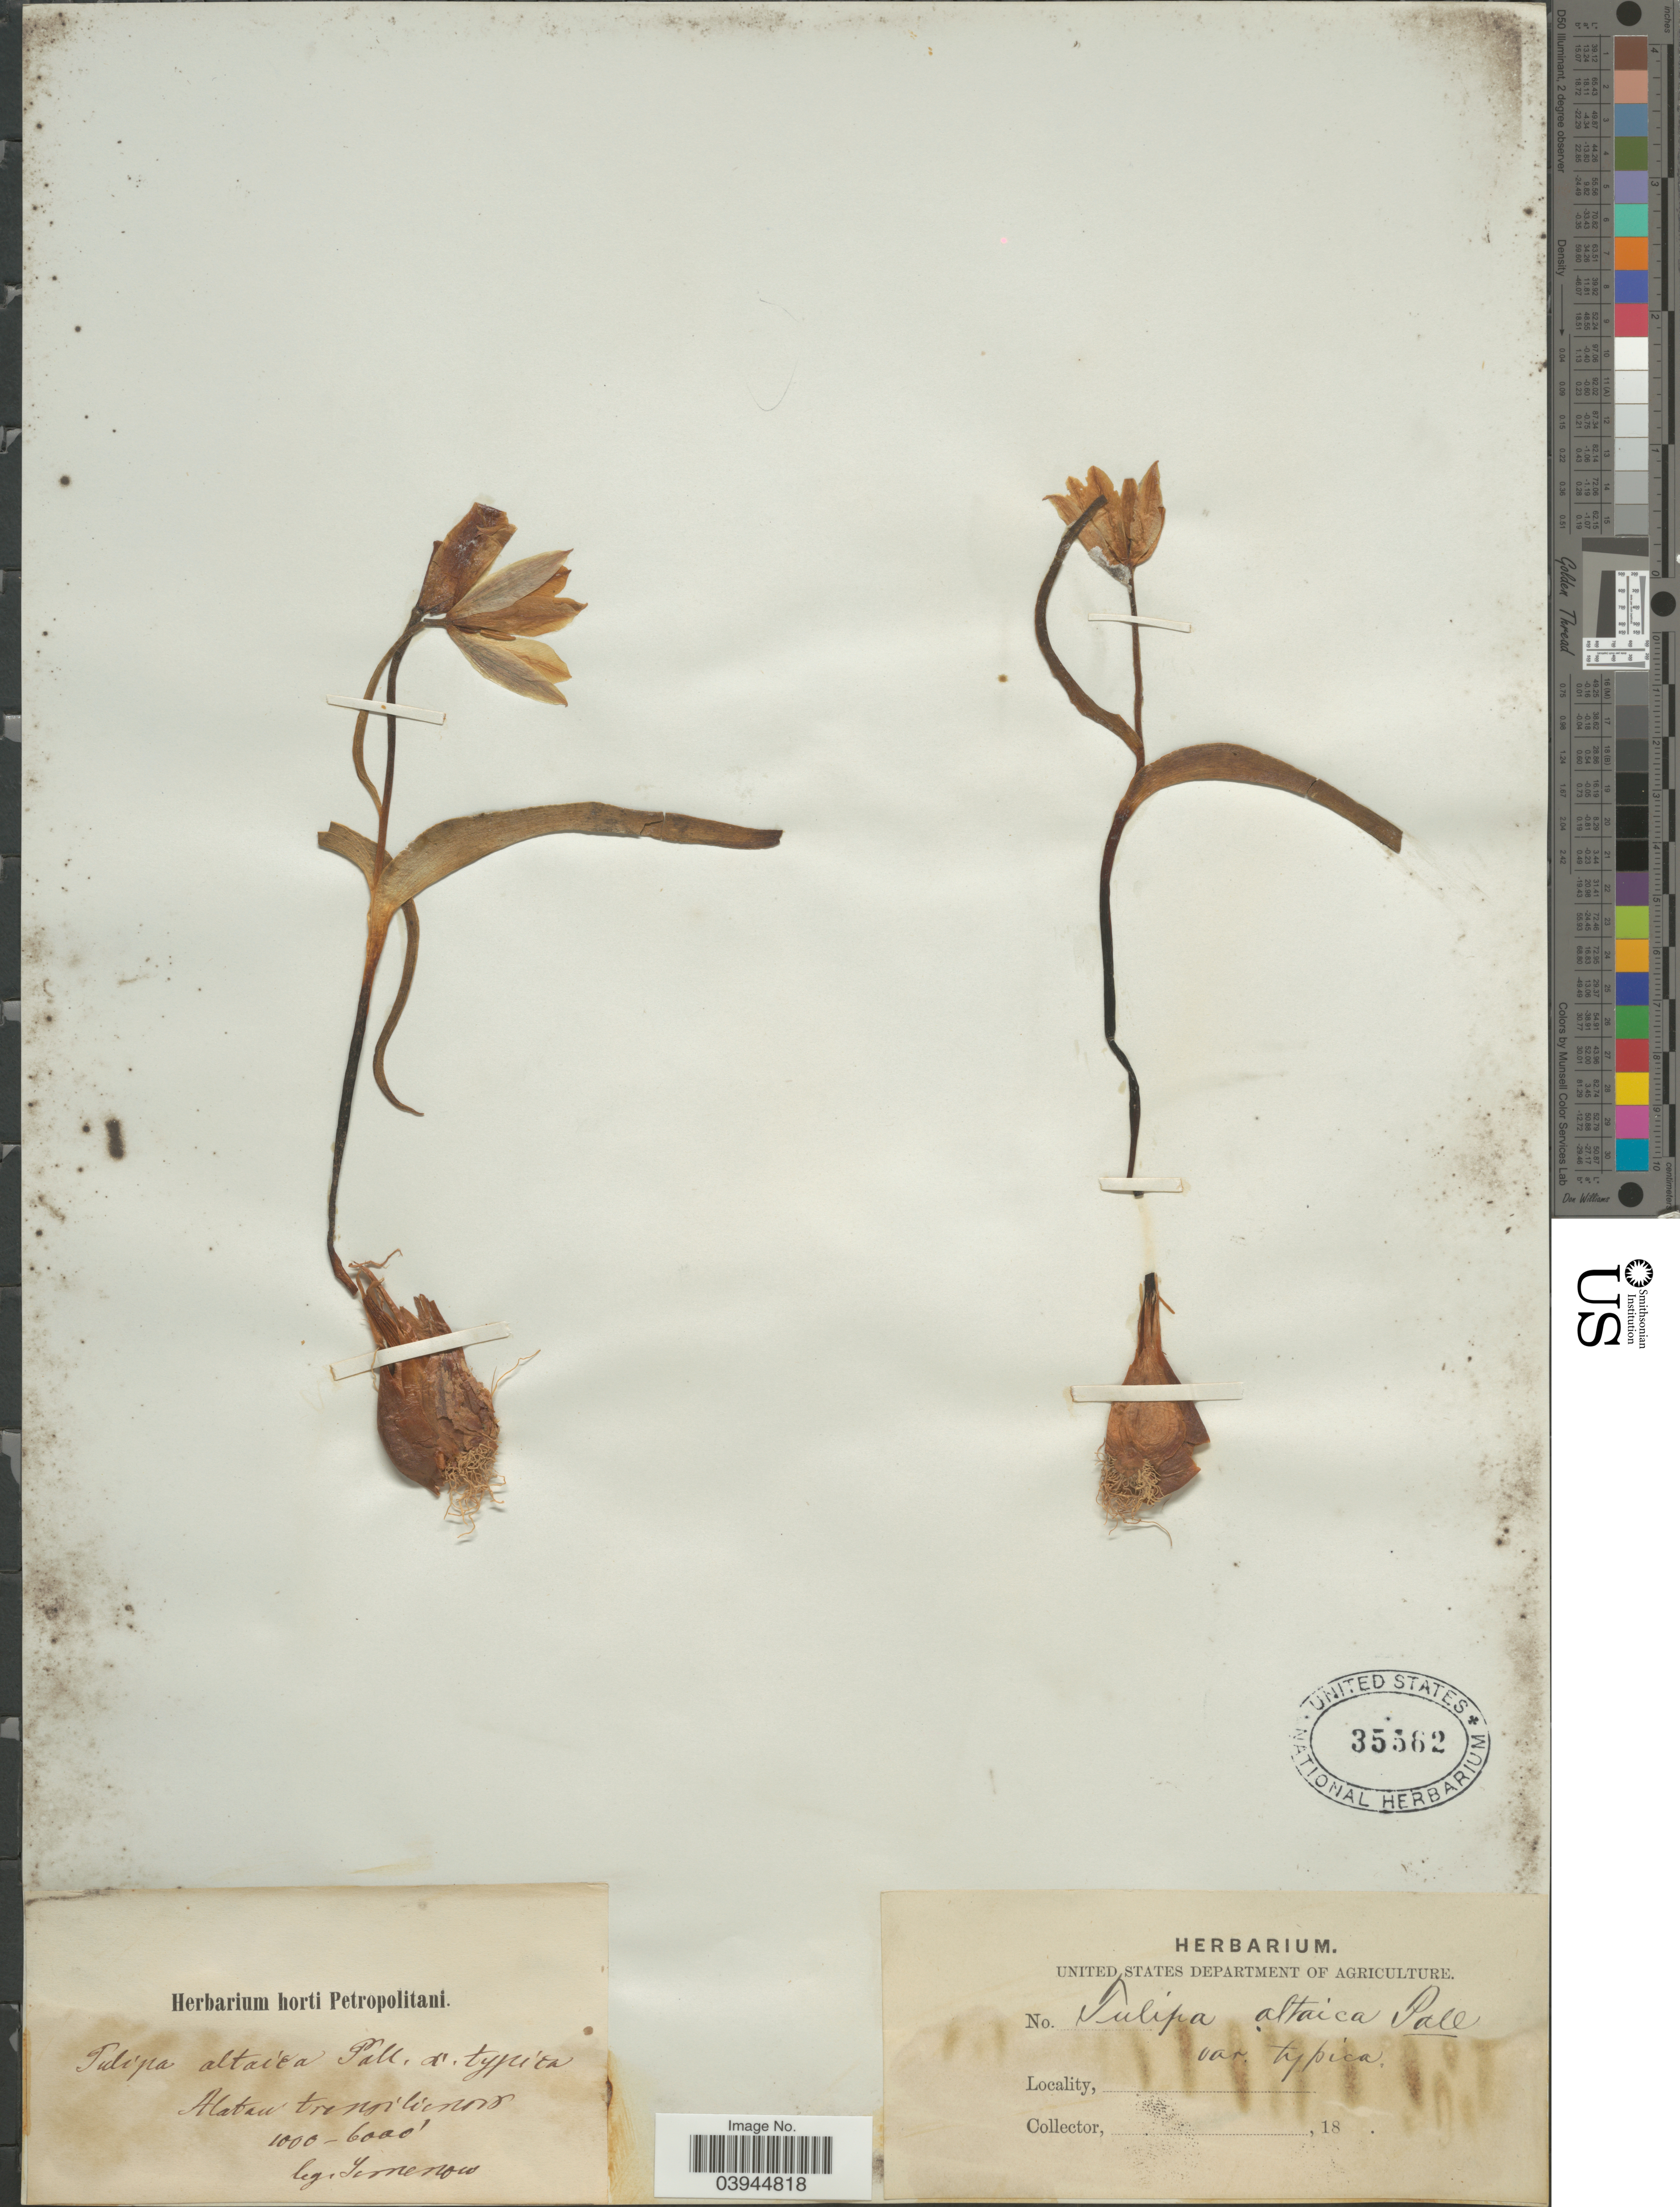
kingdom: Plantae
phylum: Tracheophyta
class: Liliopsida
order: Liliales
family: Liliaceae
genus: Tulipa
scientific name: Tulipa altaica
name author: Pall. ex Spreng.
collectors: P. P. Semenov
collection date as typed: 18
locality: Alatau transiliensis.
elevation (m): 305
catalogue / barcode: US 35562